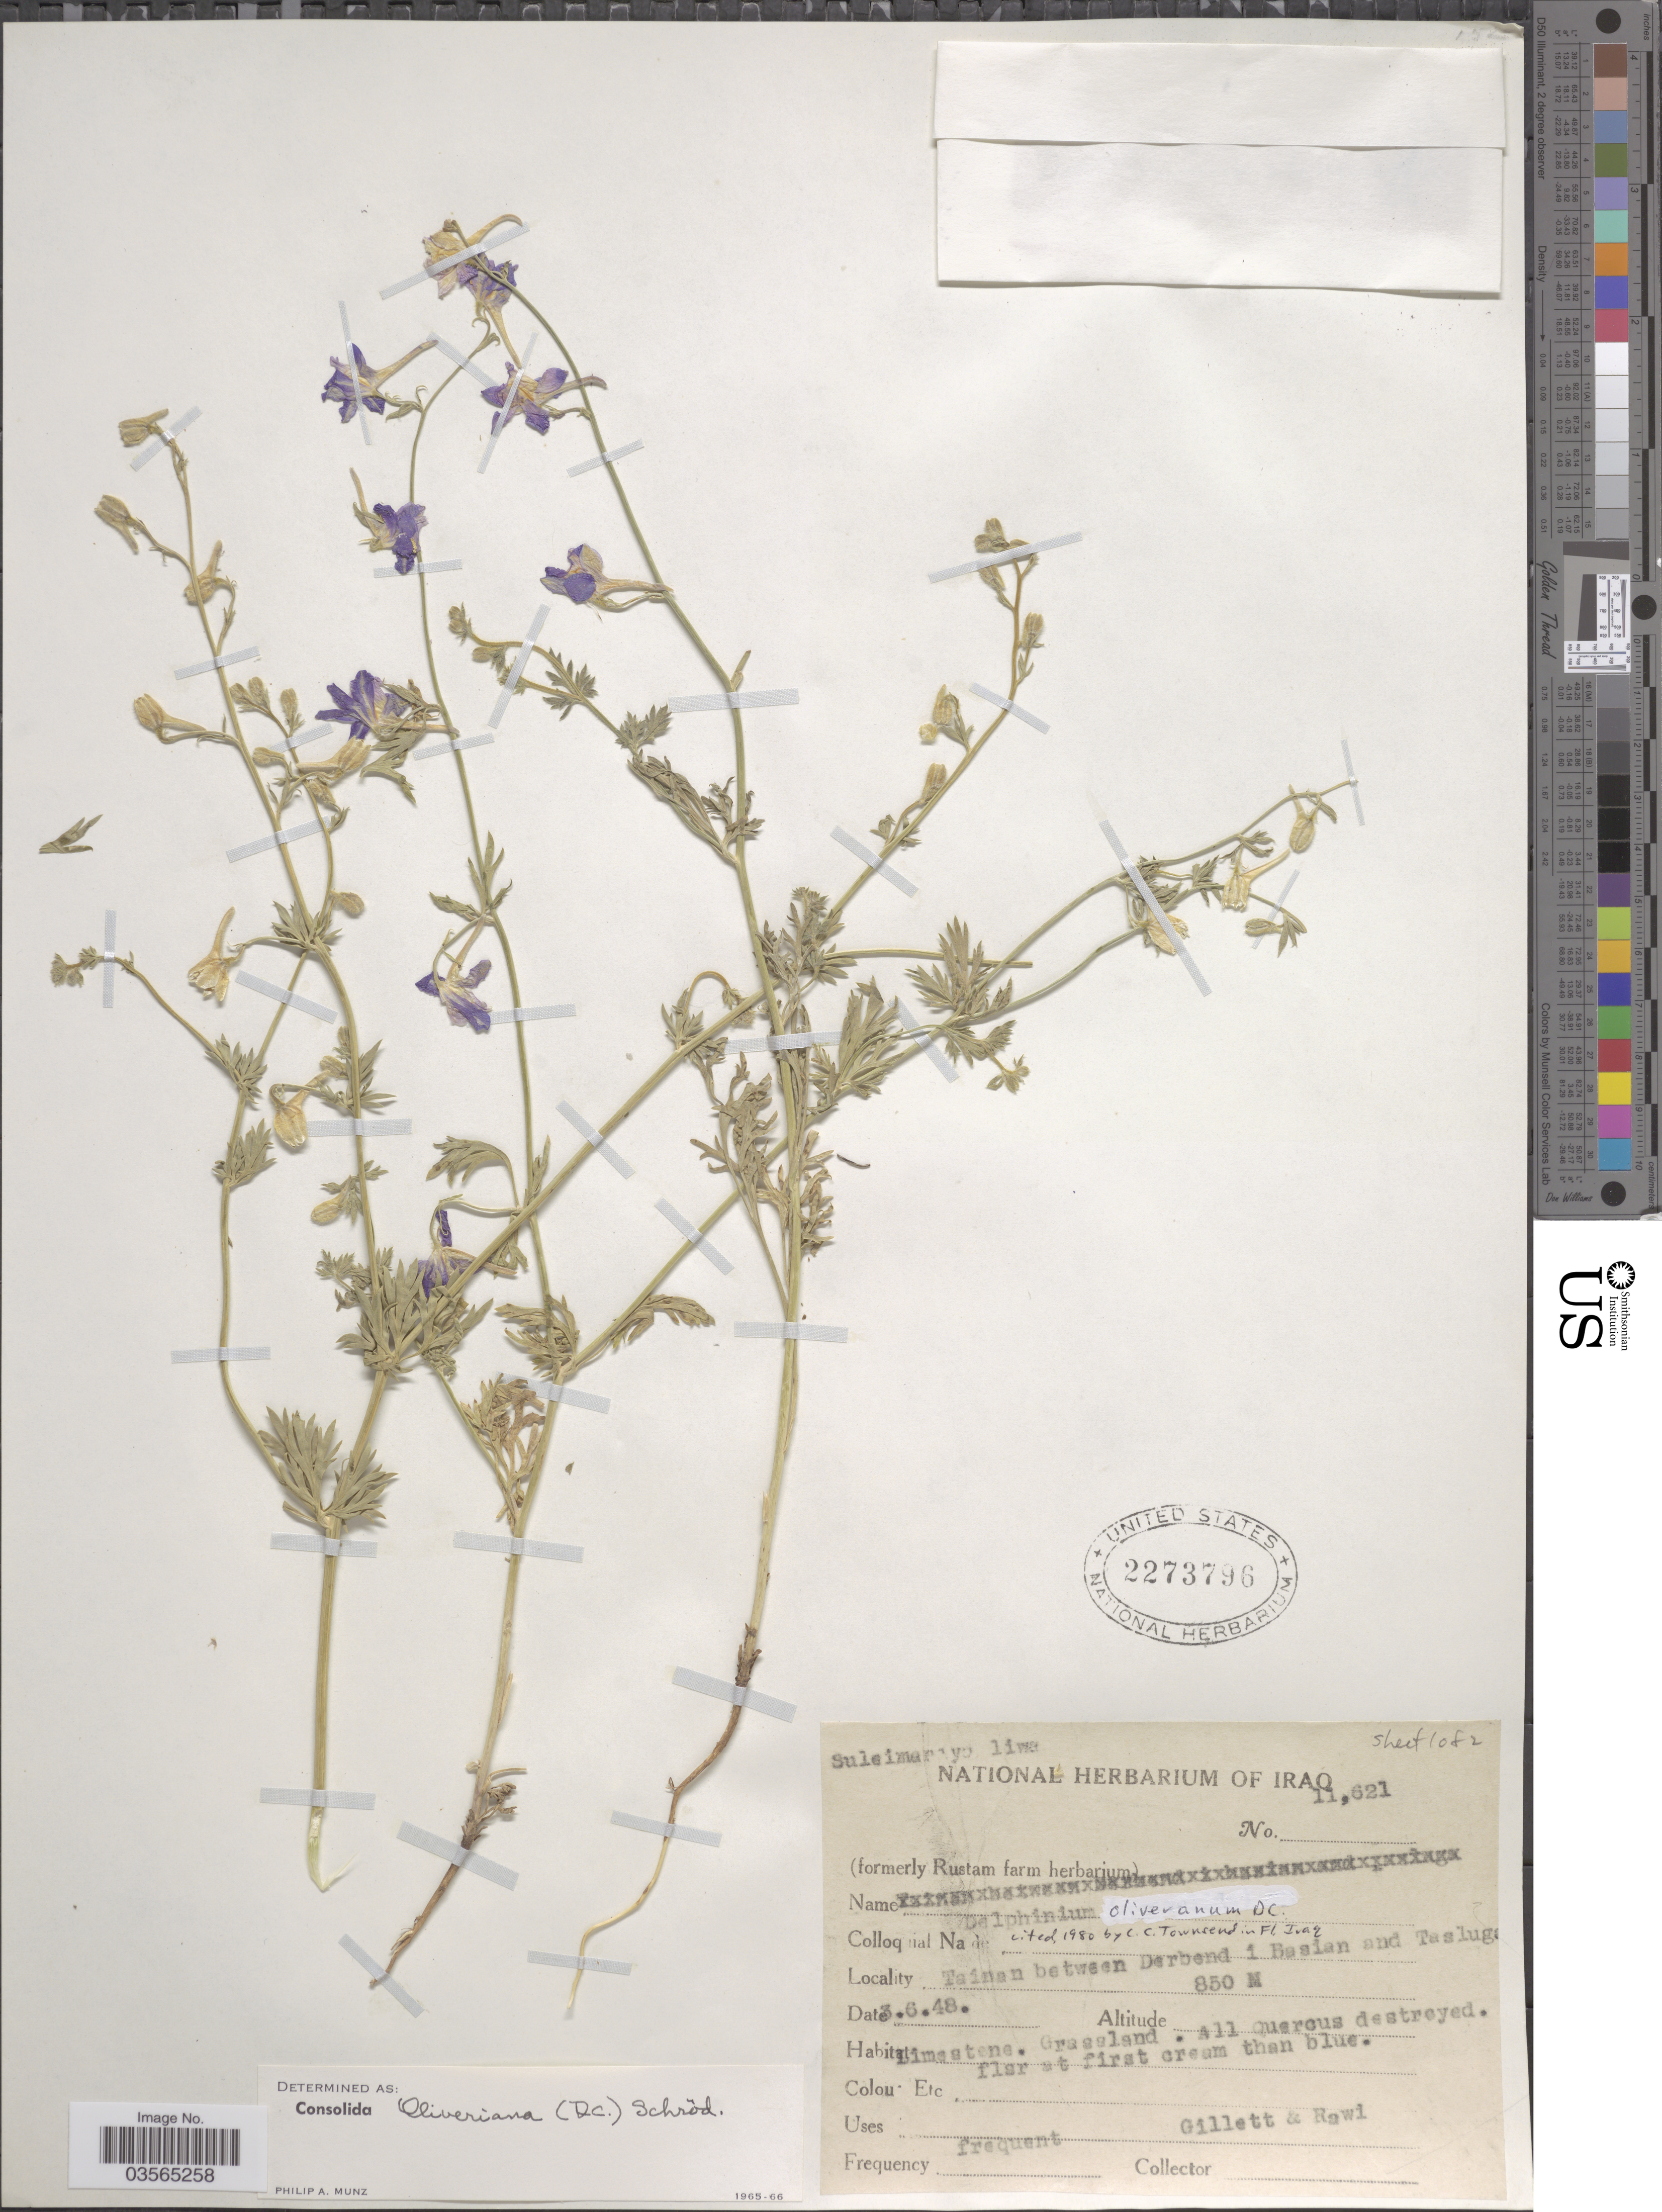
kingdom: Plantae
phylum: Tracheophyta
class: Magnoliopsida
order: Ranunculales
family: Ranunculaceae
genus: Delphinium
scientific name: Delphinium oliverianum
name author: DC.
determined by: Strong, Mark T., (BOT), Smithsonian Institution - National Museum of Natural History (UNITED STATES)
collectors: Gillett, -- & -. Rawi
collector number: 11621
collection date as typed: Transcribed d/m/y: 3/6/48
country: Iraq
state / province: As Sulaymānīyah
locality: Suleimaniya liwa. Tainan between Derbend i Basian and Tasluga.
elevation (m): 850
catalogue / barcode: US 2273796